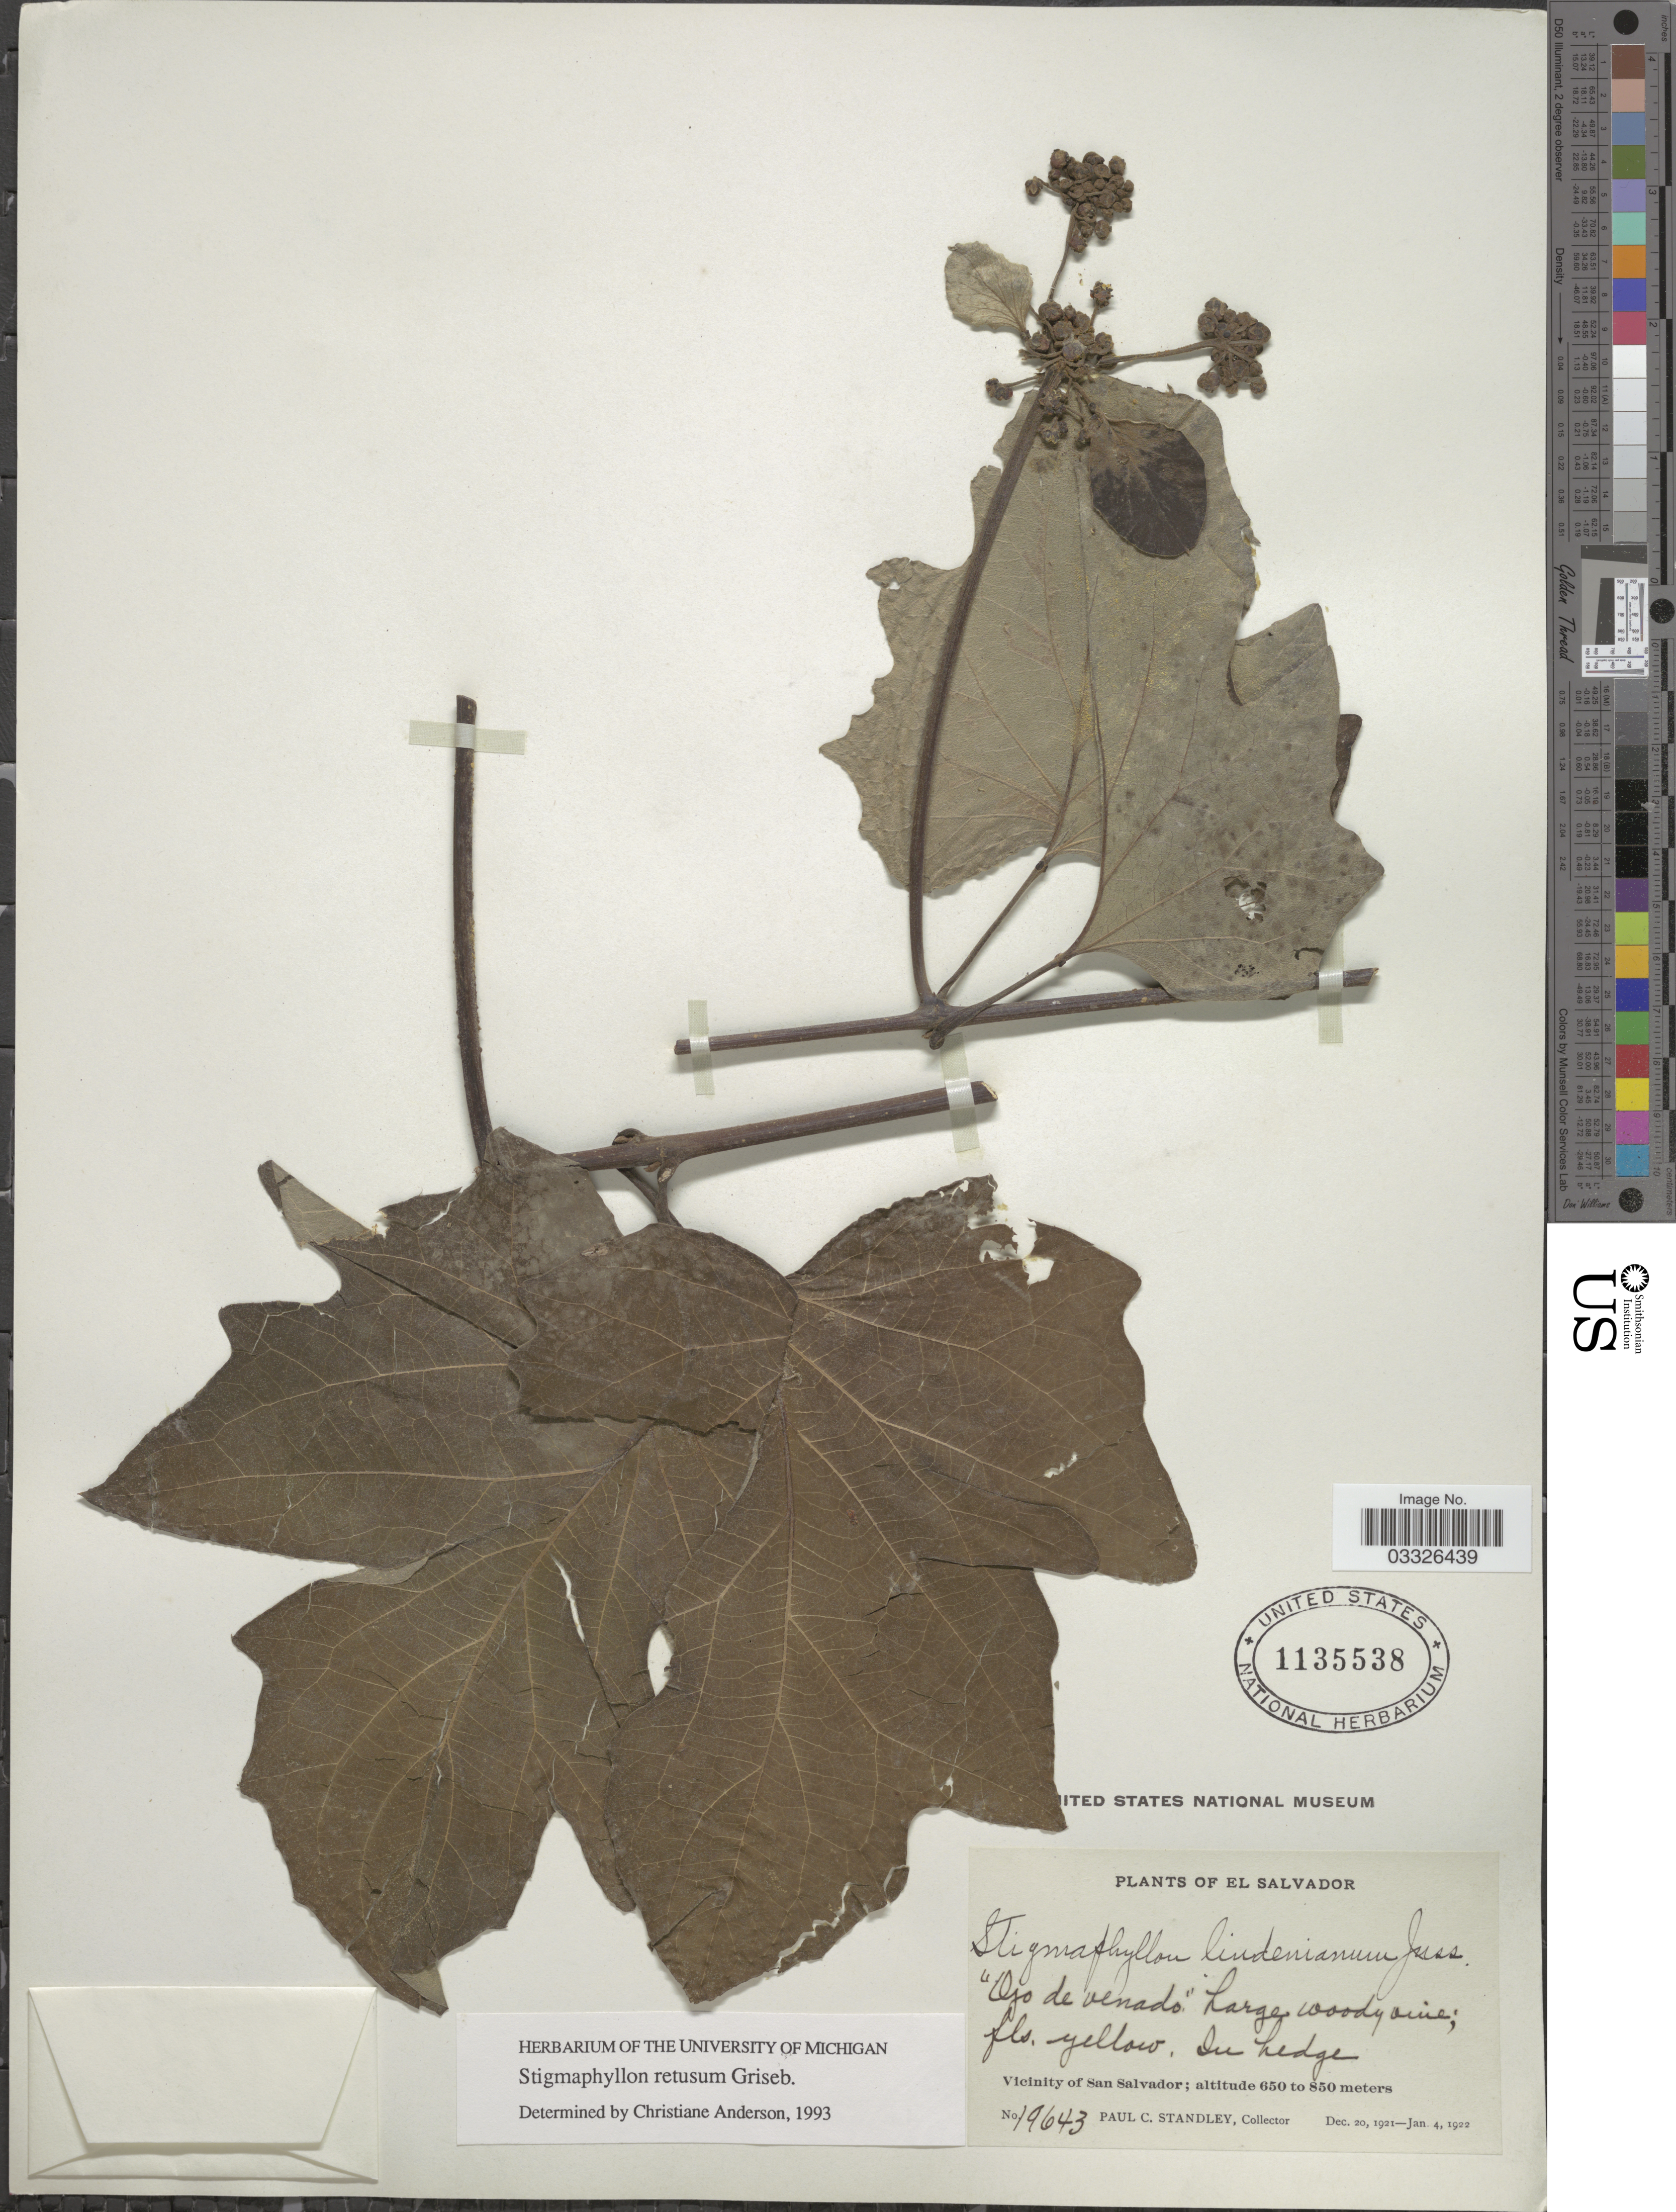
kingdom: Plantae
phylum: Tracheophyta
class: Magnoliopsida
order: Malpighiales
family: Malpighiaceae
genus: Stigmaphyllon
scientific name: Stigmaphyllon retusum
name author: Griseb.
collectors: P. C. Standley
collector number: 19643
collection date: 1921-12-20/1922-01-04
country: El Salvador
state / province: San Salvador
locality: Vicinity of San Salvador.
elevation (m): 650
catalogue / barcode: US 1135538